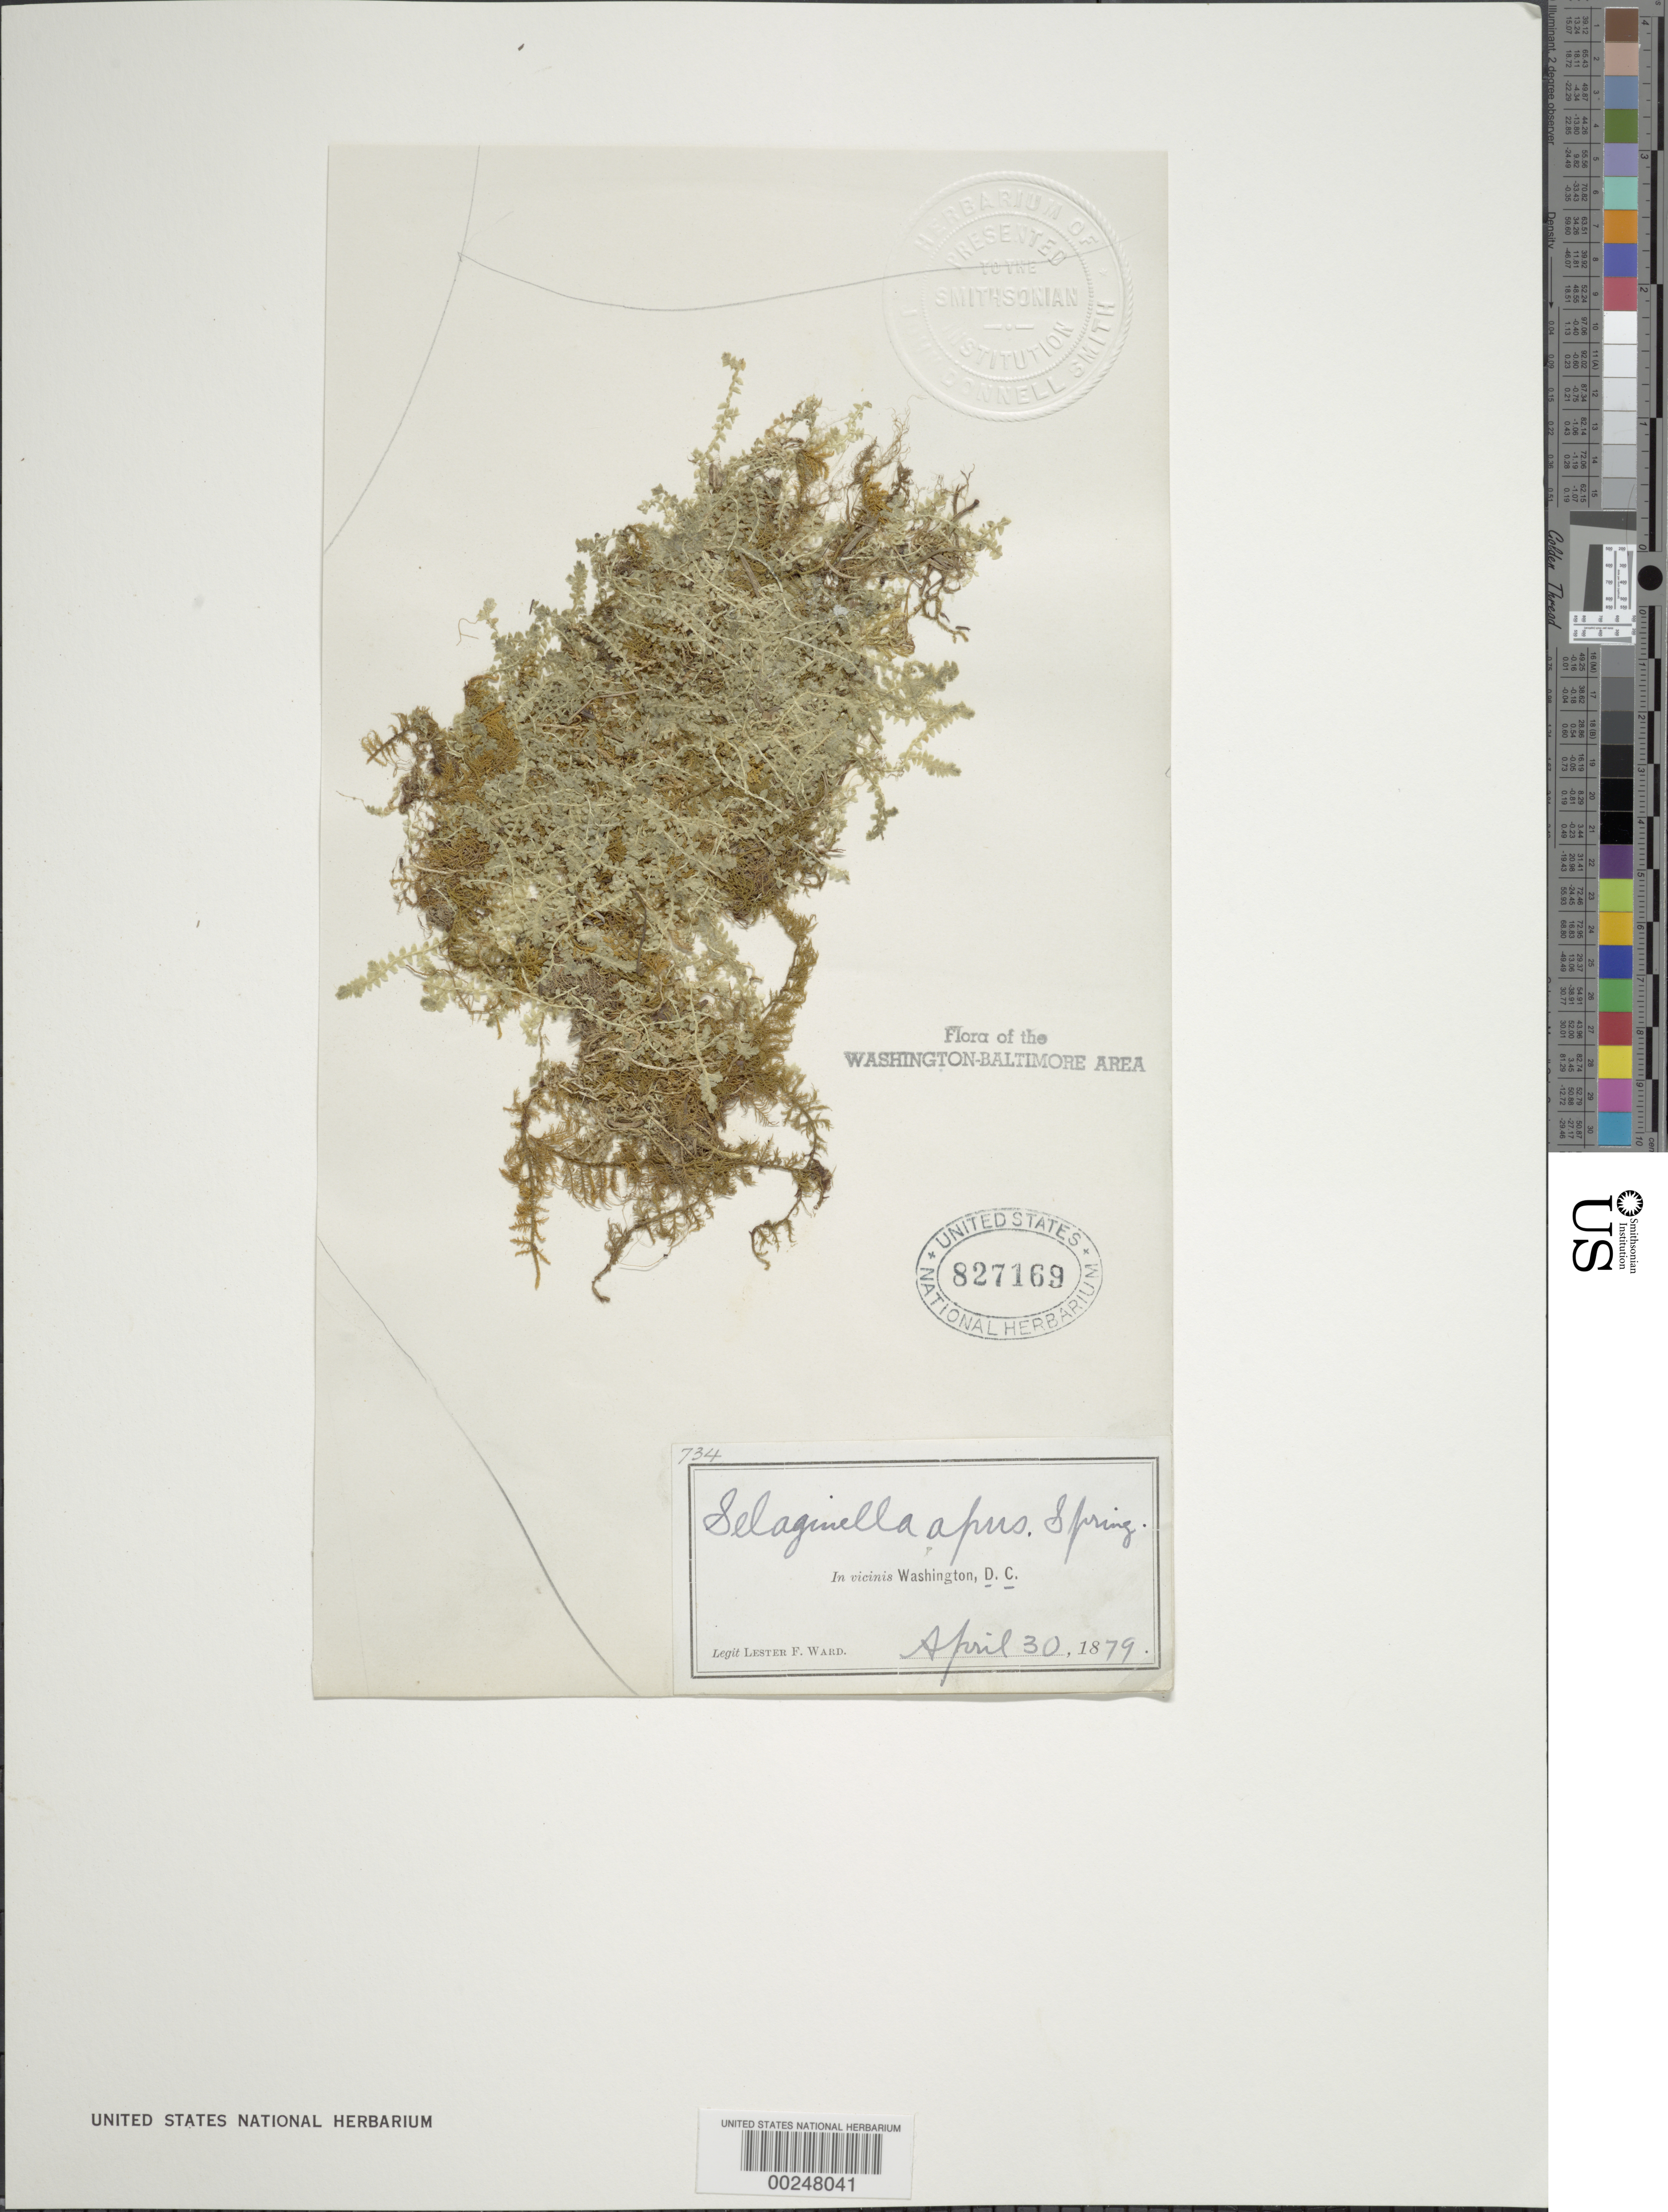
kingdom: Plantae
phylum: Tracheophyta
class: Lycopodiopsida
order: Selaginellales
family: Selaginellaceae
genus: Selaginella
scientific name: Selaginella apus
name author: Spring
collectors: L. F. Ward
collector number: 734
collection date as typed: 30 Apr 1879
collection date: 1879-04-30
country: United States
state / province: District of Columbia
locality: DC vicinity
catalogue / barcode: US 827169